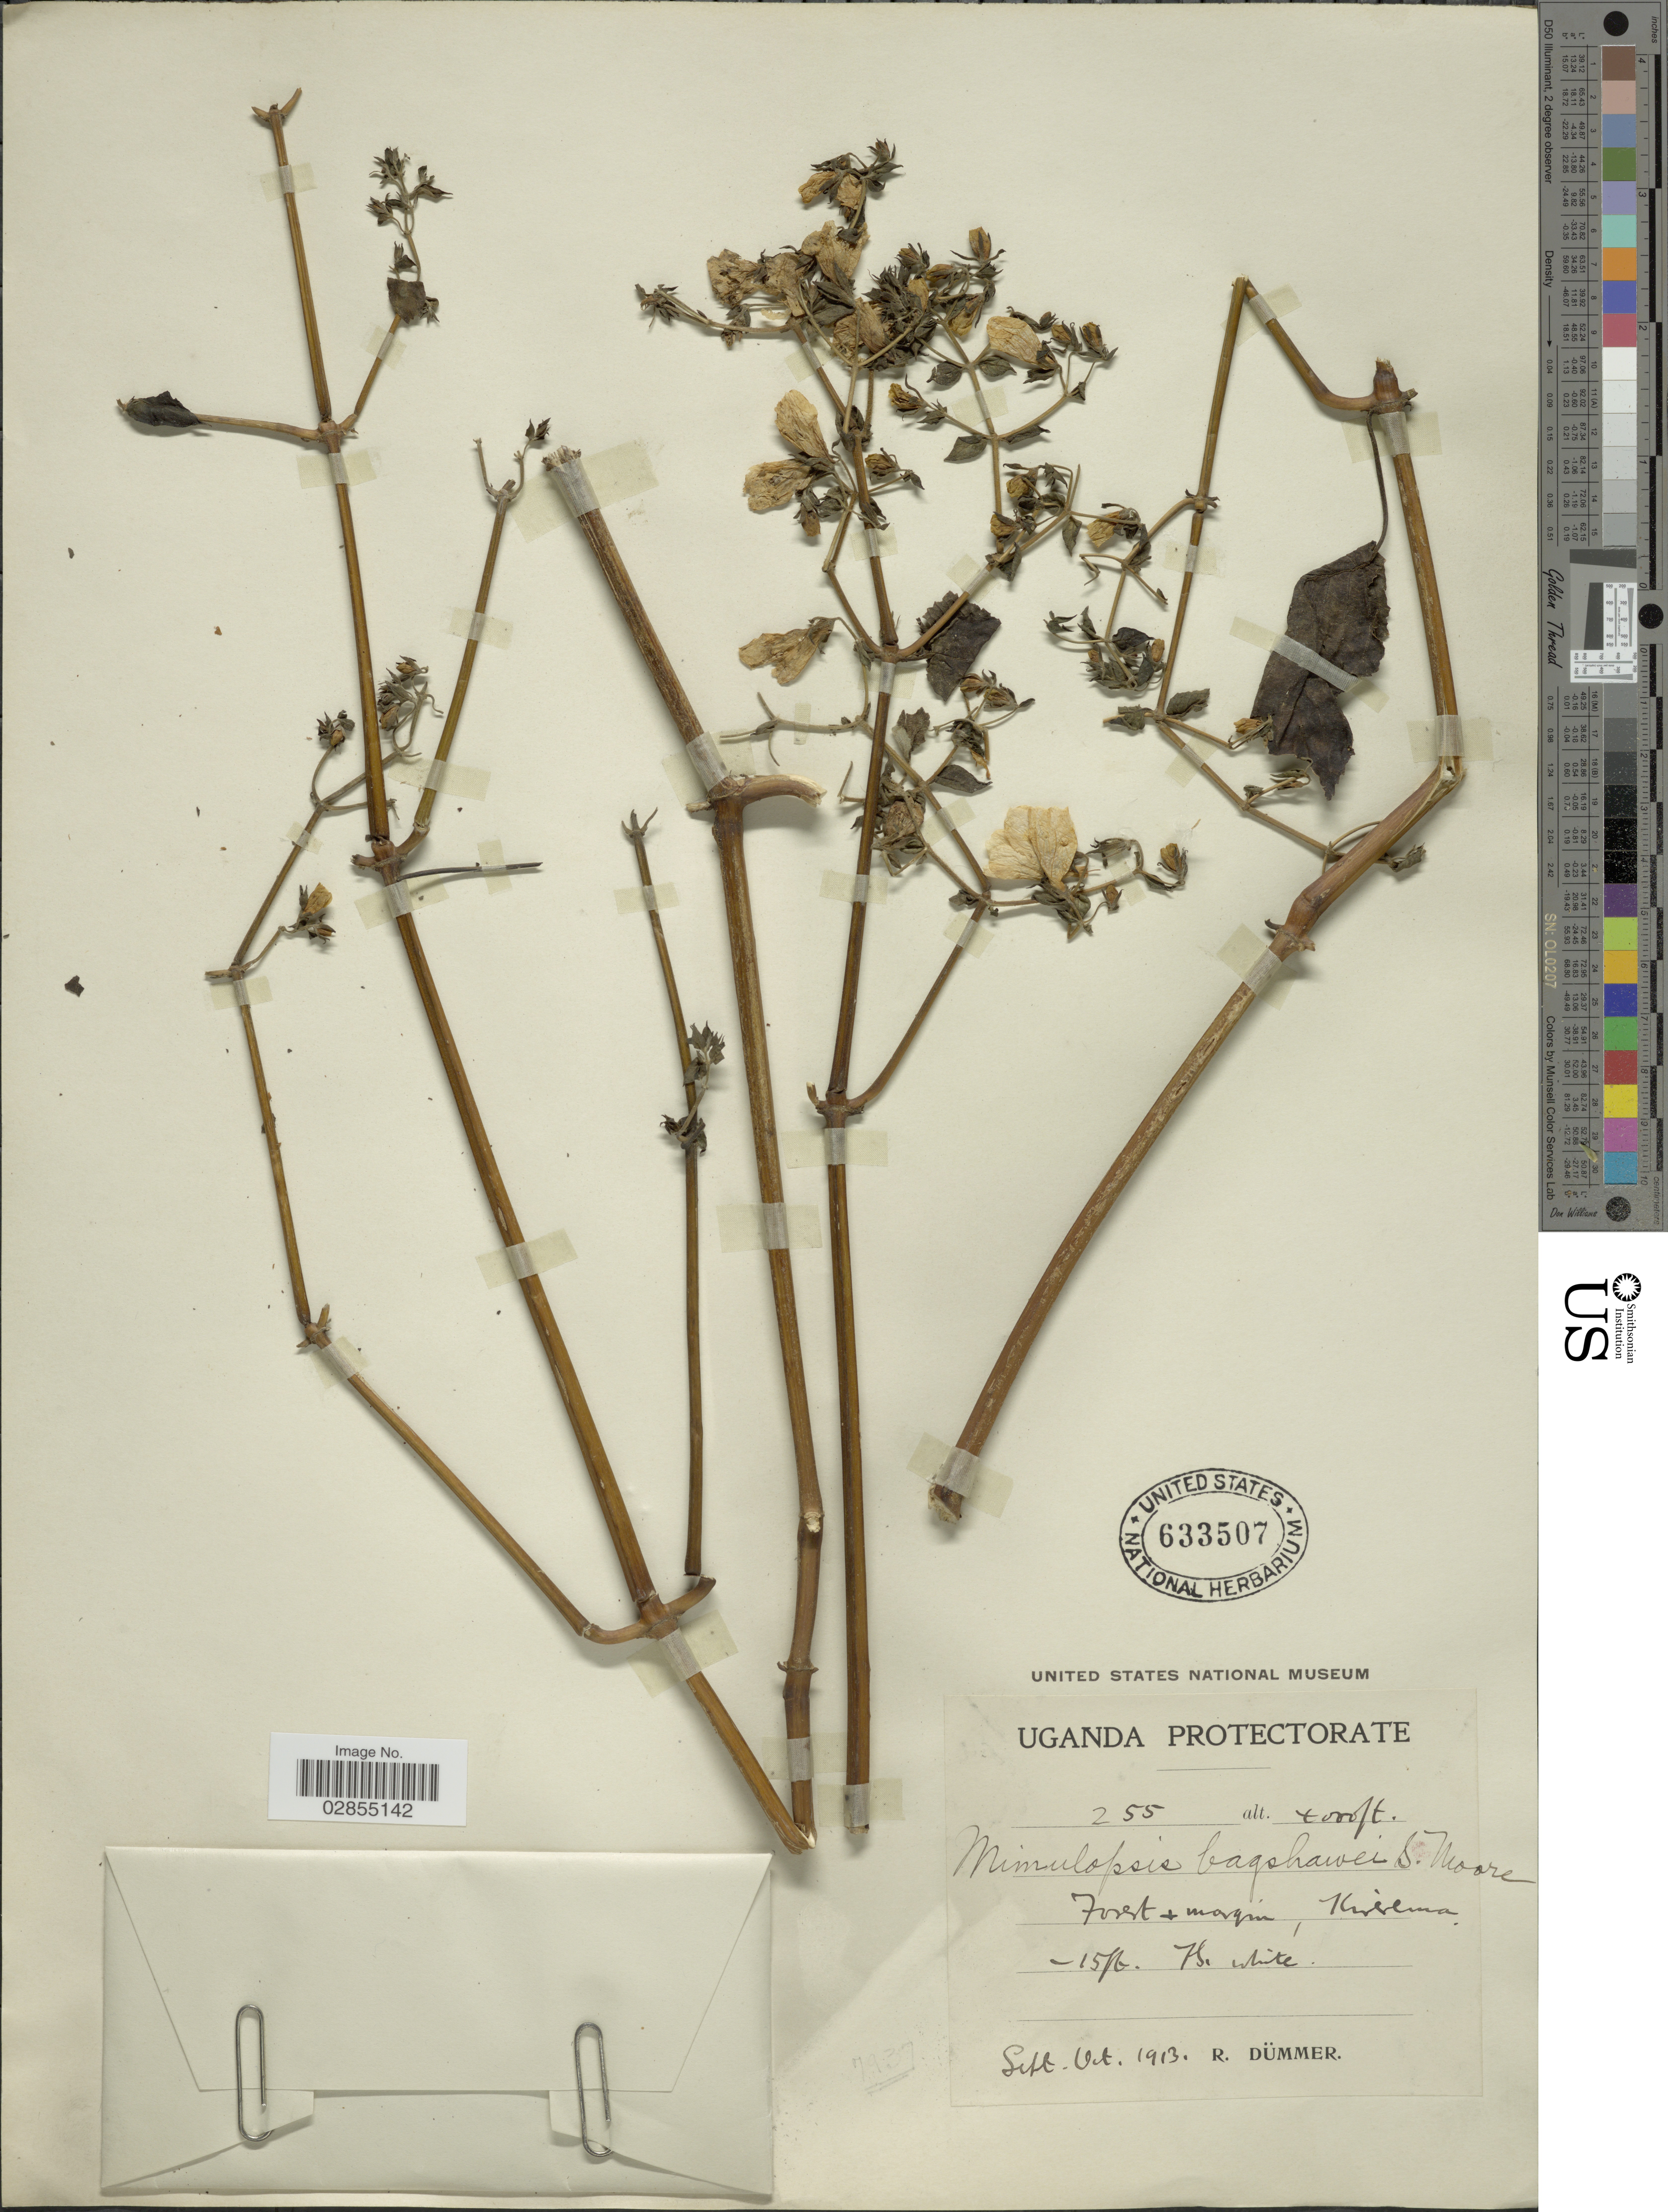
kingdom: Plantae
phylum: Tracheophyta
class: Magnoliopsida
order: Lamiales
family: Acanthaceae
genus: Mimulopsis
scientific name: Mimulopsis bagshawei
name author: S. Moore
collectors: R. A. Dümmer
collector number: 255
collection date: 1913-09/1913-10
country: Uganda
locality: Kisema.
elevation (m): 1219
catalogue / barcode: US 633507